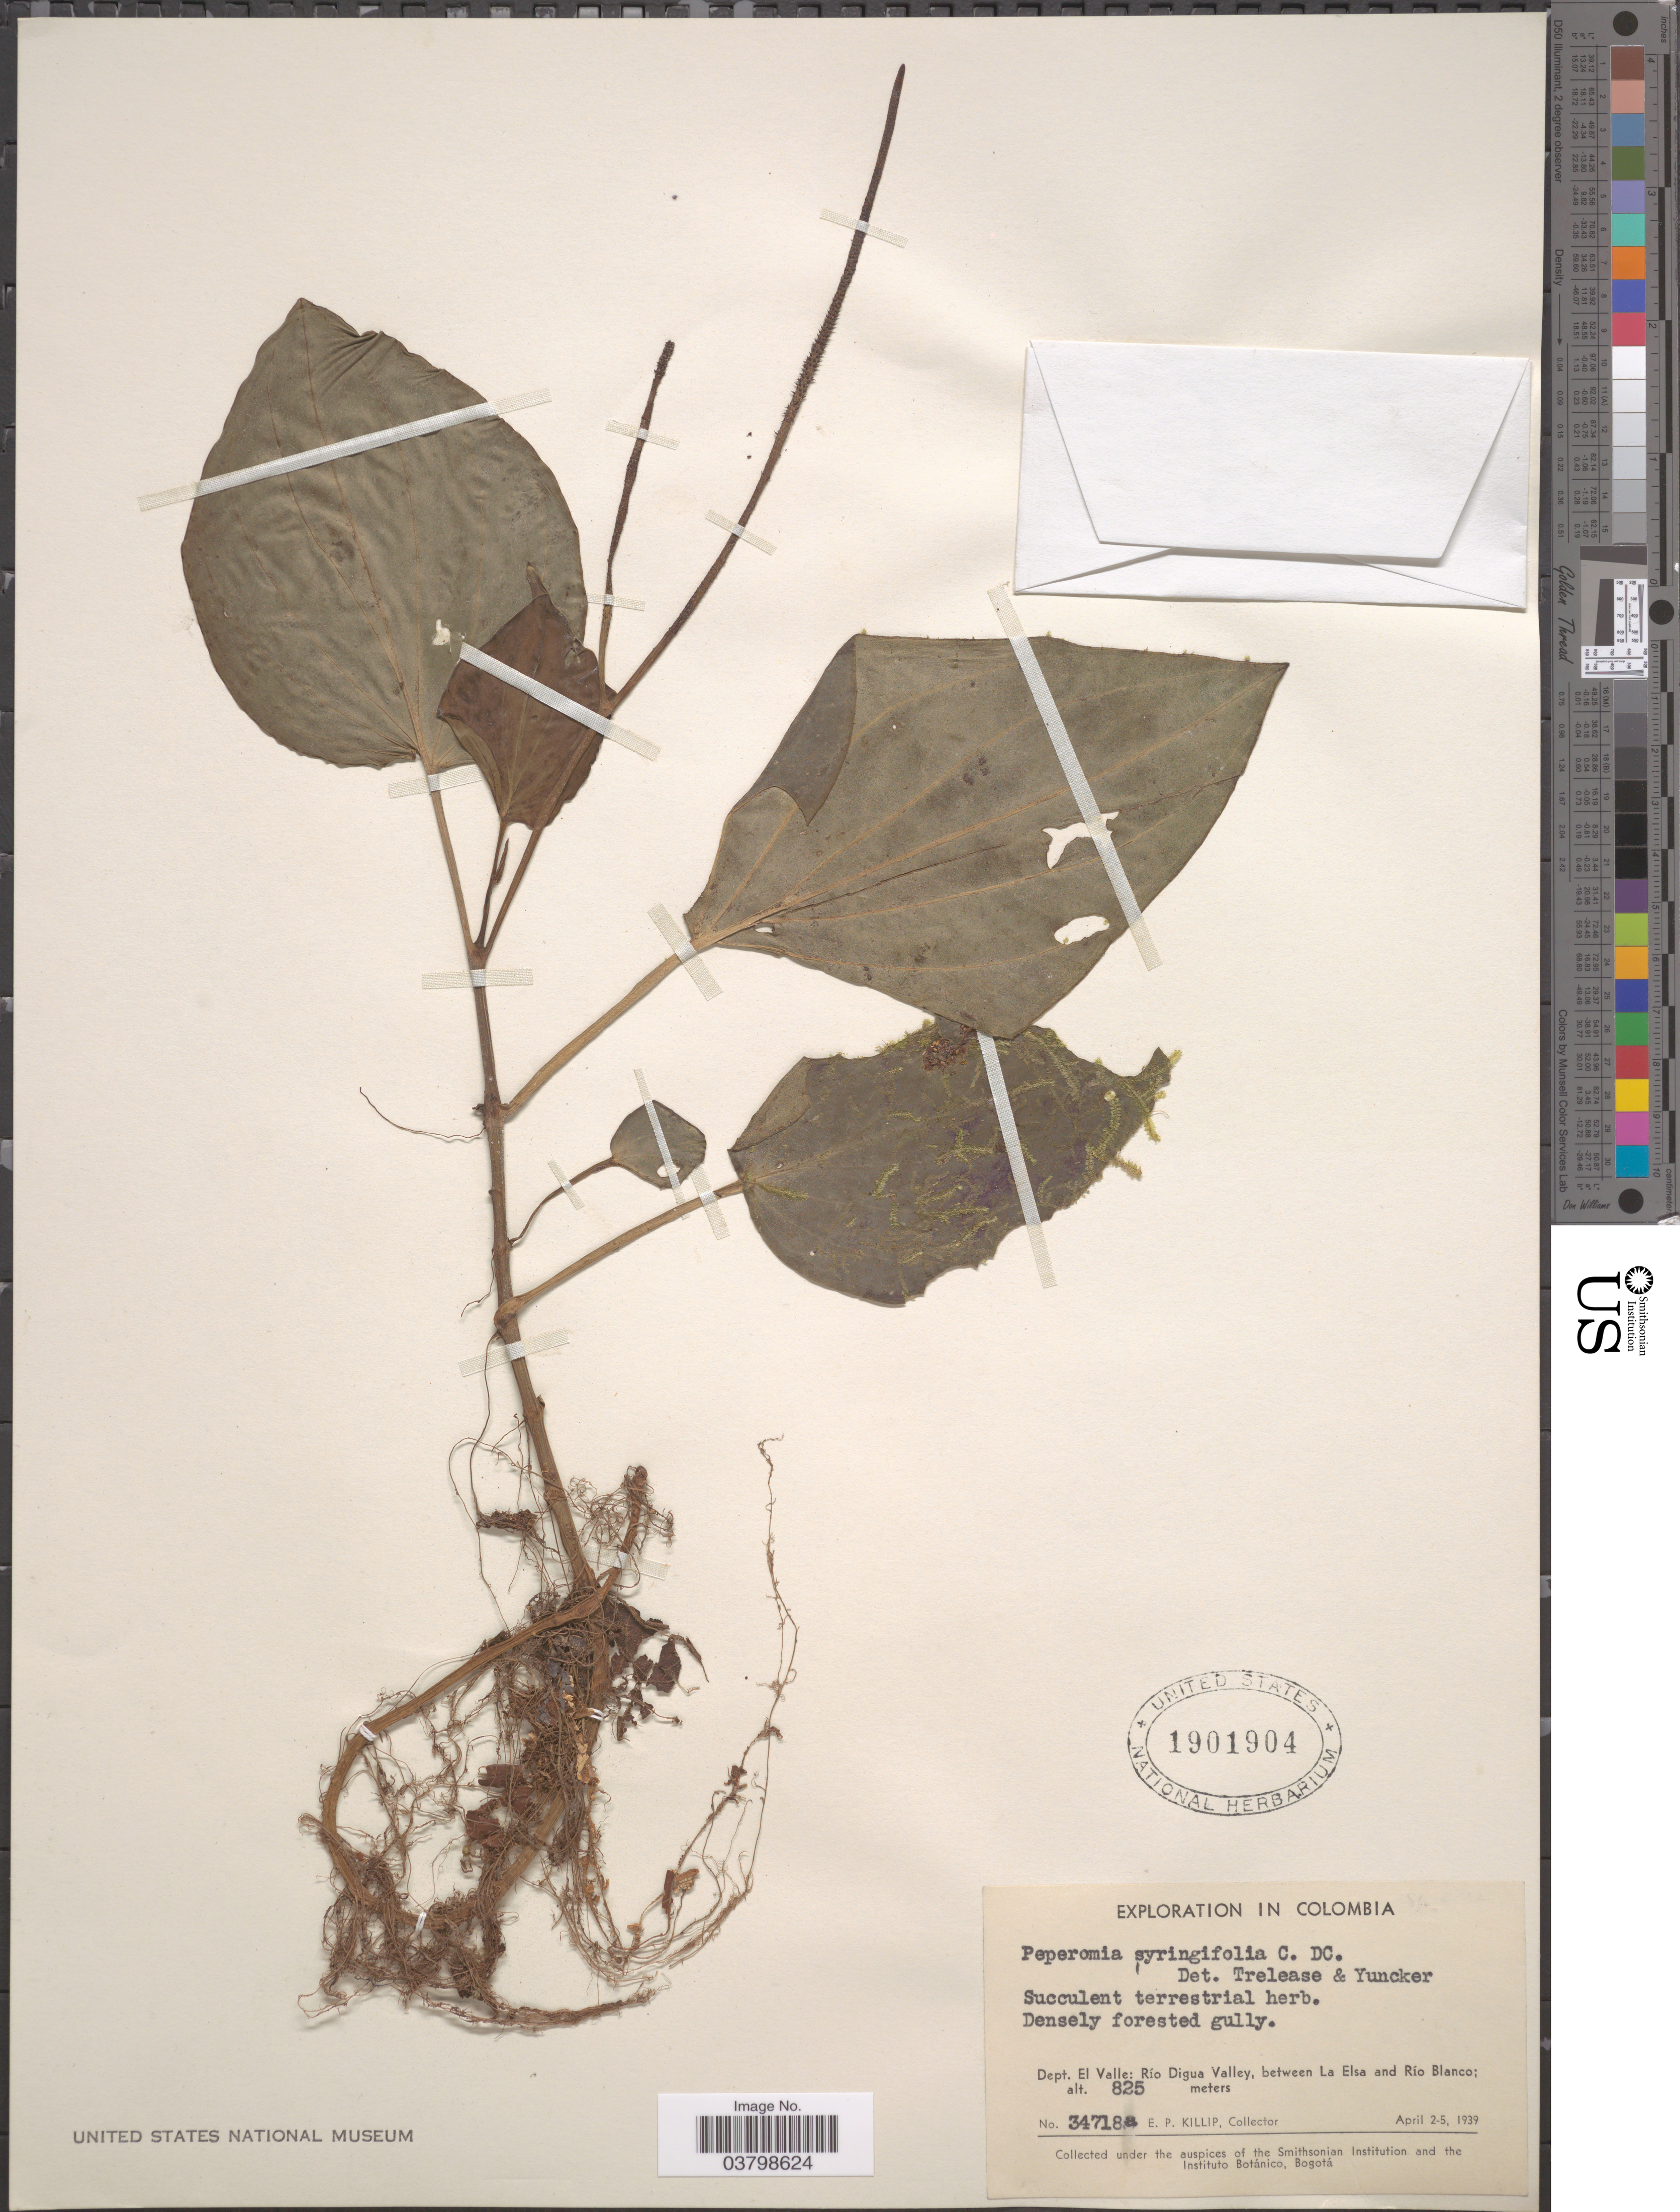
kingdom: Plantae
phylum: Tracheophyta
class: Magnoliopsida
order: Piperales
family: Piperaceae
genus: Peperomia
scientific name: Peperomia syringifolia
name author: C. DC.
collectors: E. P. Killip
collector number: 34718a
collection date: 1939-04-02/1939-04-05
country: Colombia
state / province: Valle del Cauca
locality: Dept. El Valle: Río Digua Valley, between La Elsa and Río Blanco.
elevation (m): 825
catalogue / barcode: US 1901904